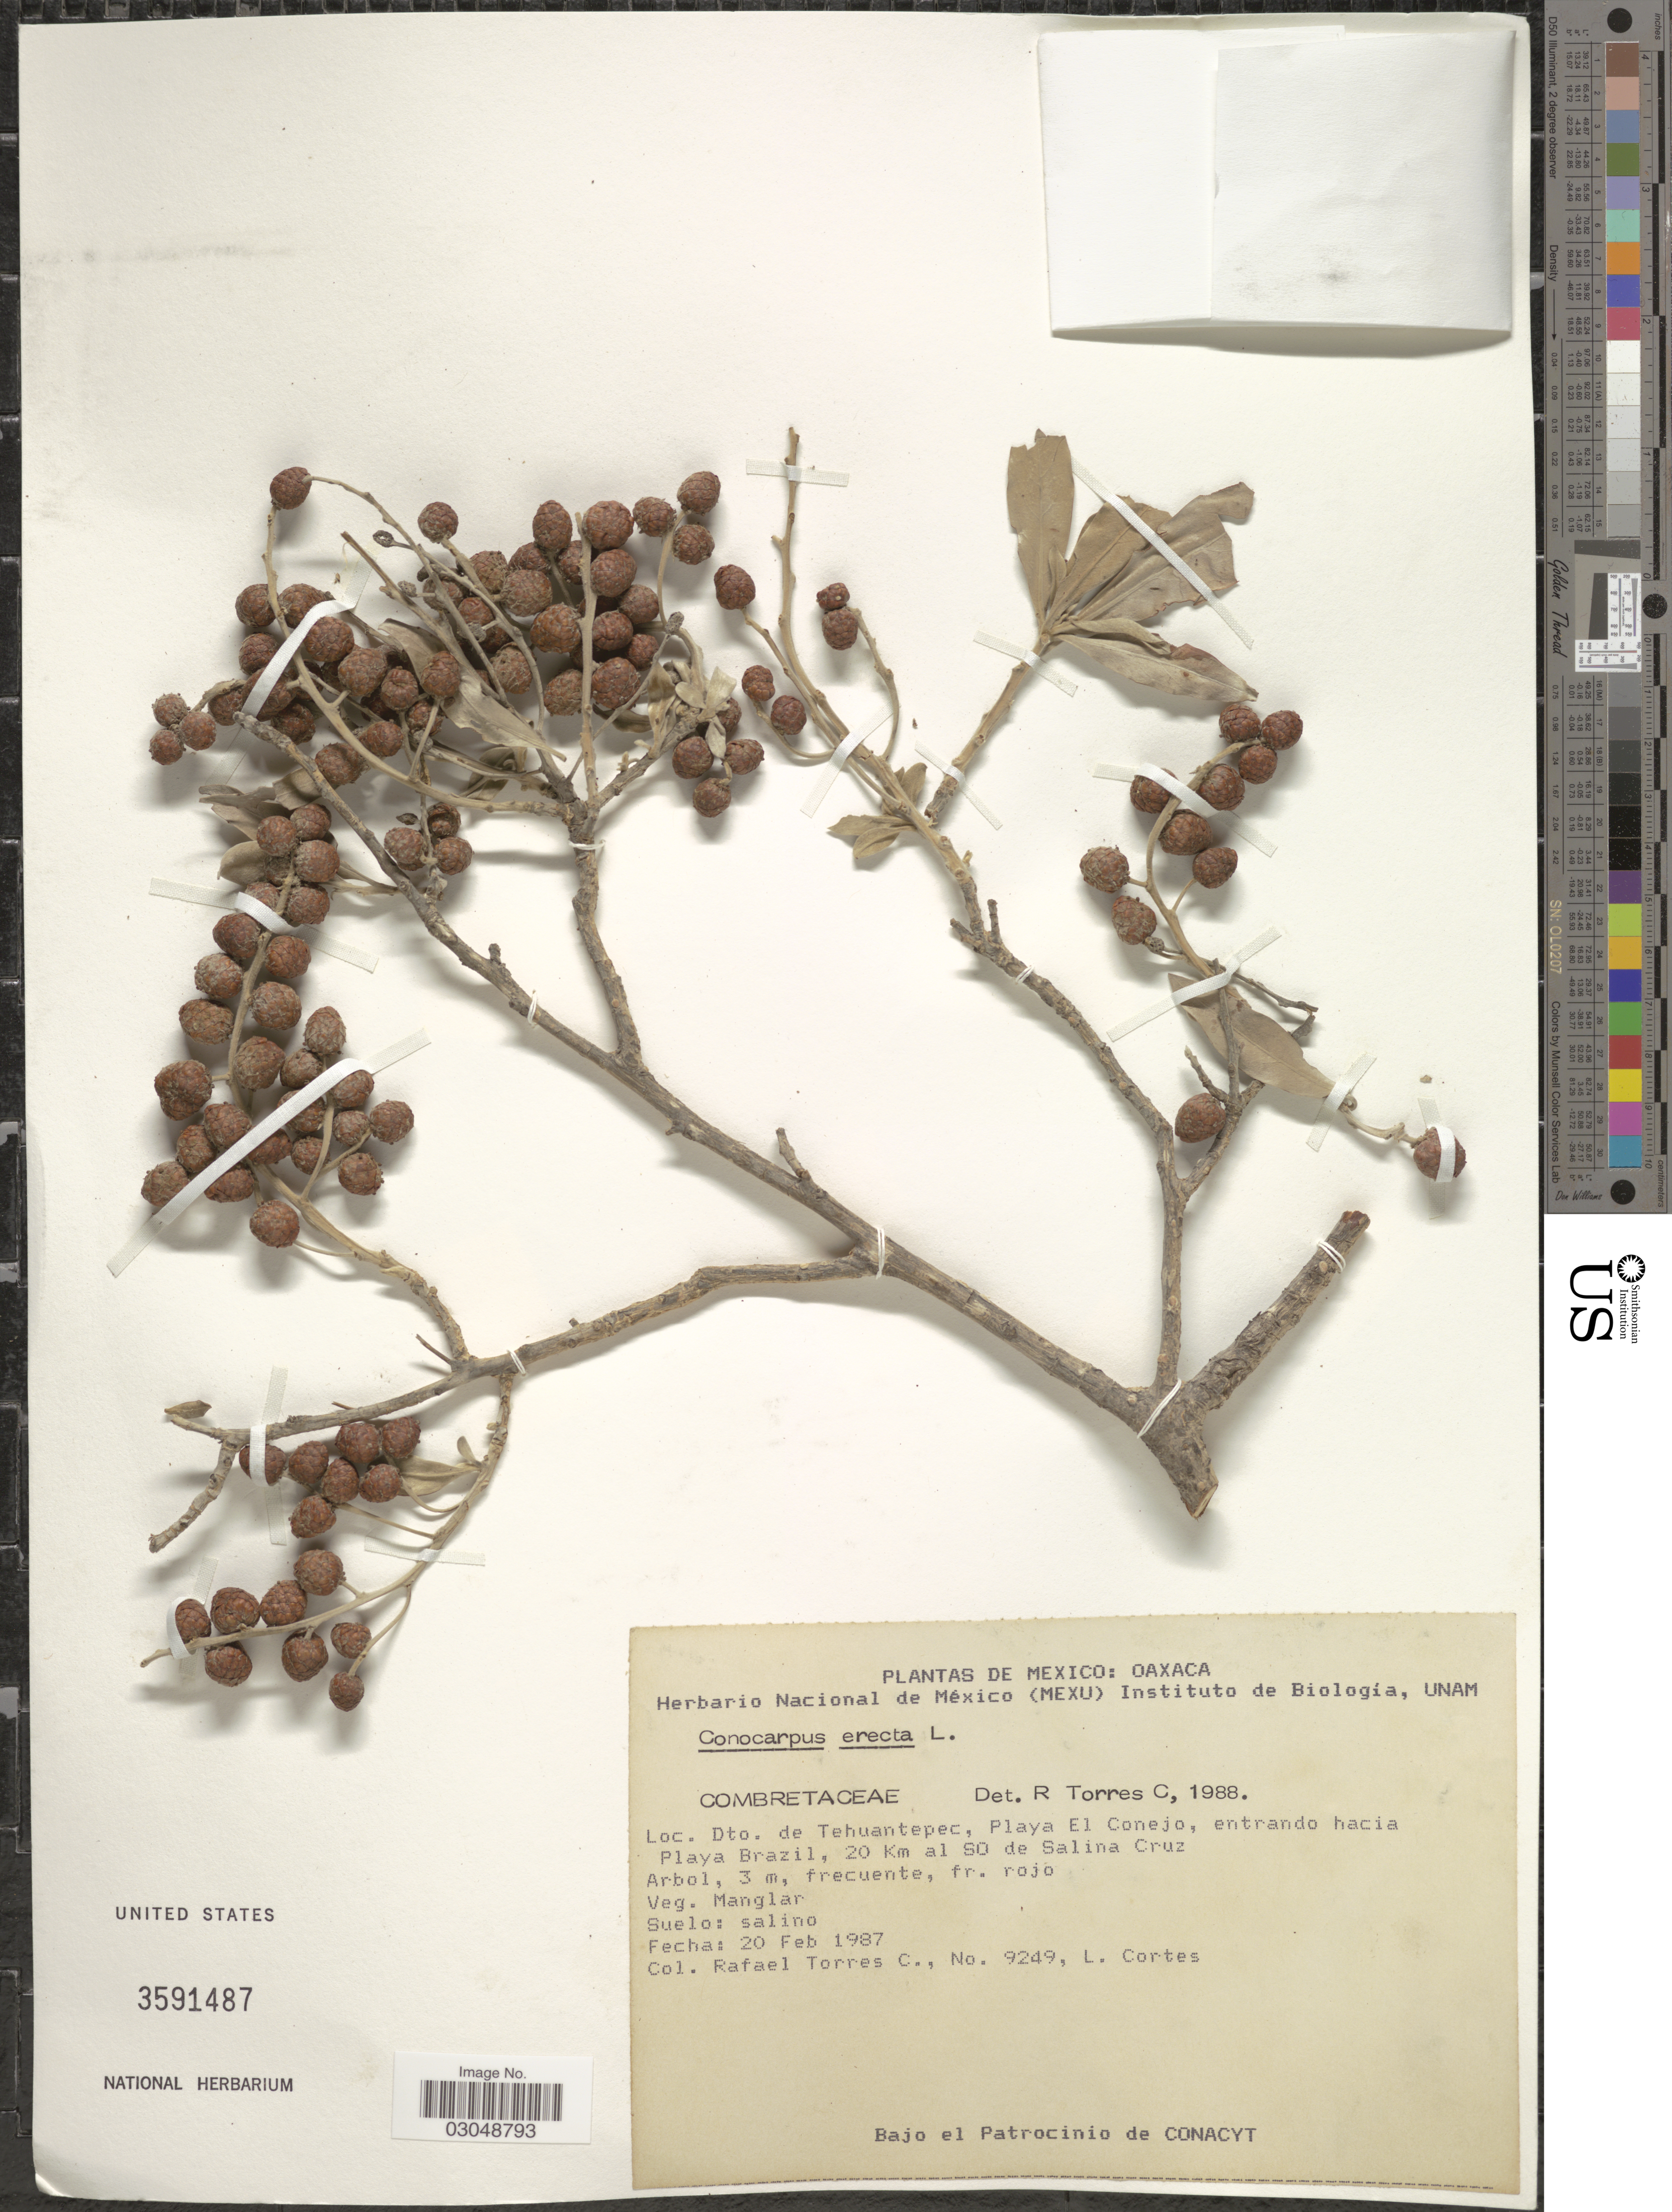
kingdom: Plantae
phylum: Tracheophyta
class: Magnoliopsida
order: Myrtales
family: Combretaceae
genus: Conocarpus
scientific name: Conocarpus erectus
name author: L.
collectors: R. Torres C. & L. Cortes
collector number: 9249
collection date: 1987-02-20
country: Mexico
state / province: Oaxaca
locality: Dto. de Tehuantepec, Playa El Conejo, entrando hacia Playa Brazil, 20 Km al SO de Salina Cruz.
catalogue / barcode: US 3591487